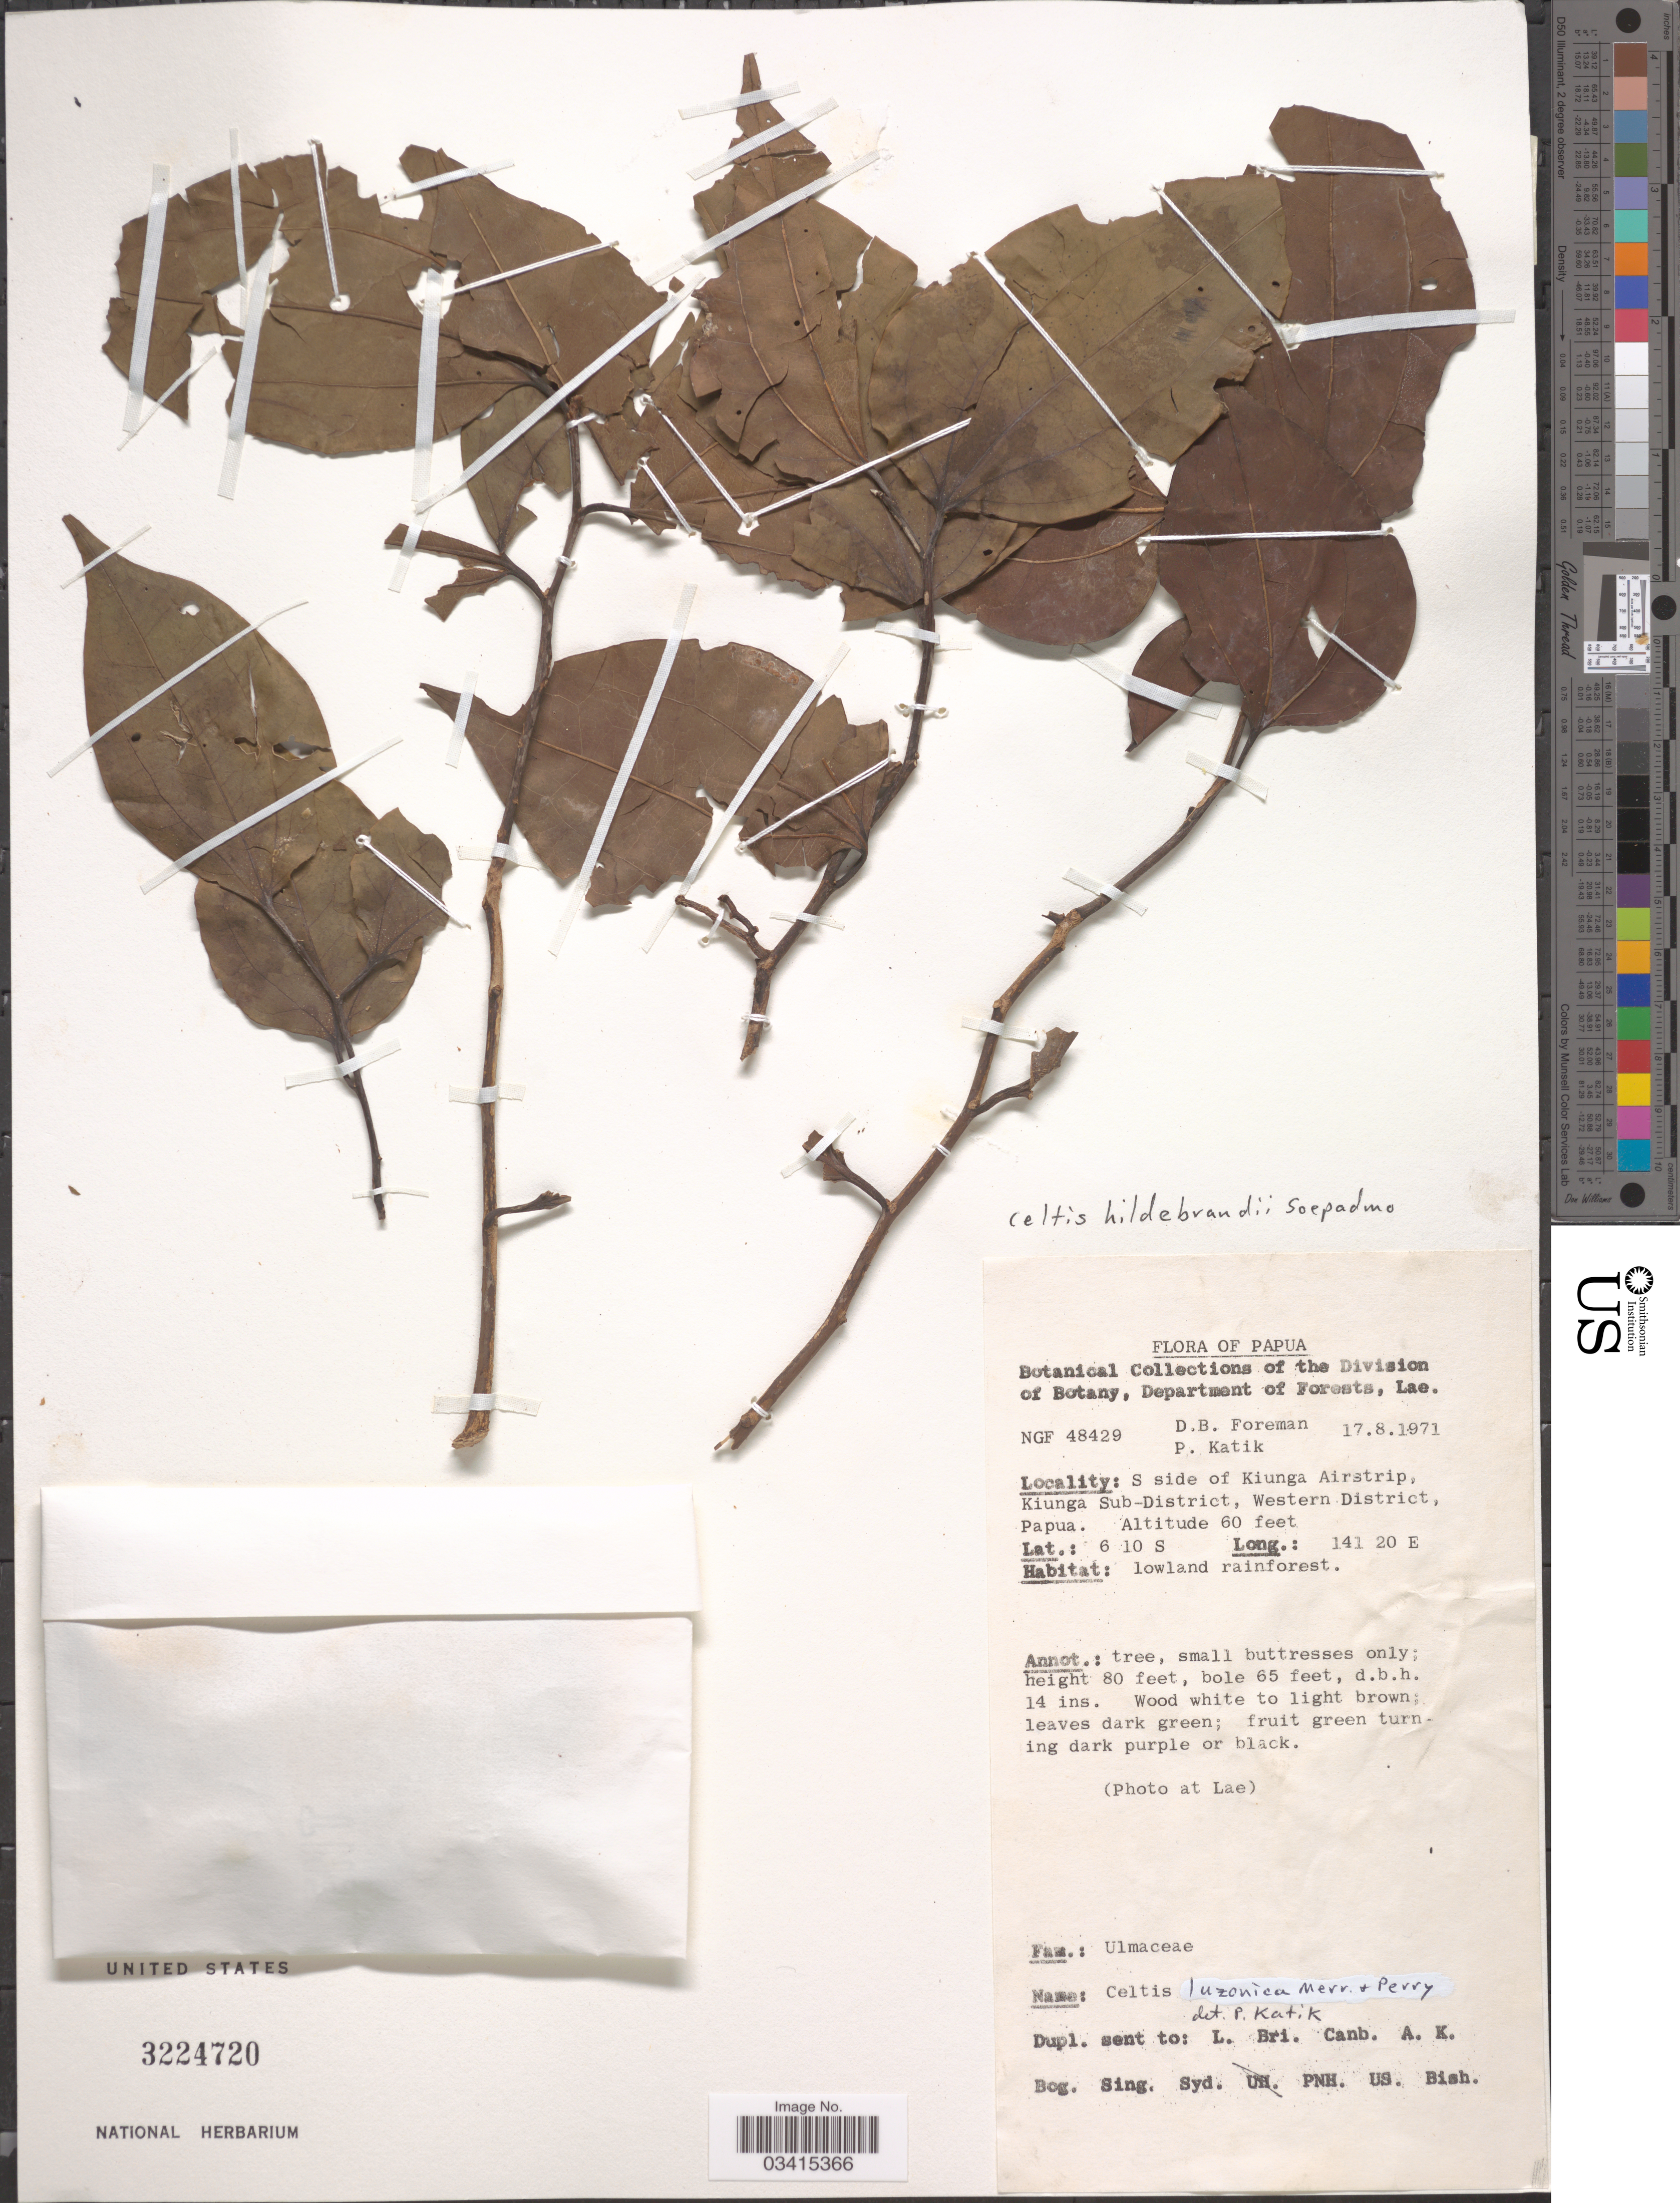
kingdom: Plantae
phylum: Tracheophyta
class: Magnoliopsida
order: Rosales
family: Cannabaceae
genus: Celtis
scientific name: Celtis hildebrandii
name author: Soepadmo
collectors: D. Foreman & P. Katik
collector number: NGF 48429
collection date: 1971-08-17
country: Papua New Guinea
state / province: Manus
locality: Papua. S side of Kiunga Airstrip, Kiunga Sub-District, Western District, Papua.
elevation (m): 18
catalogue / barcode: US 3224720